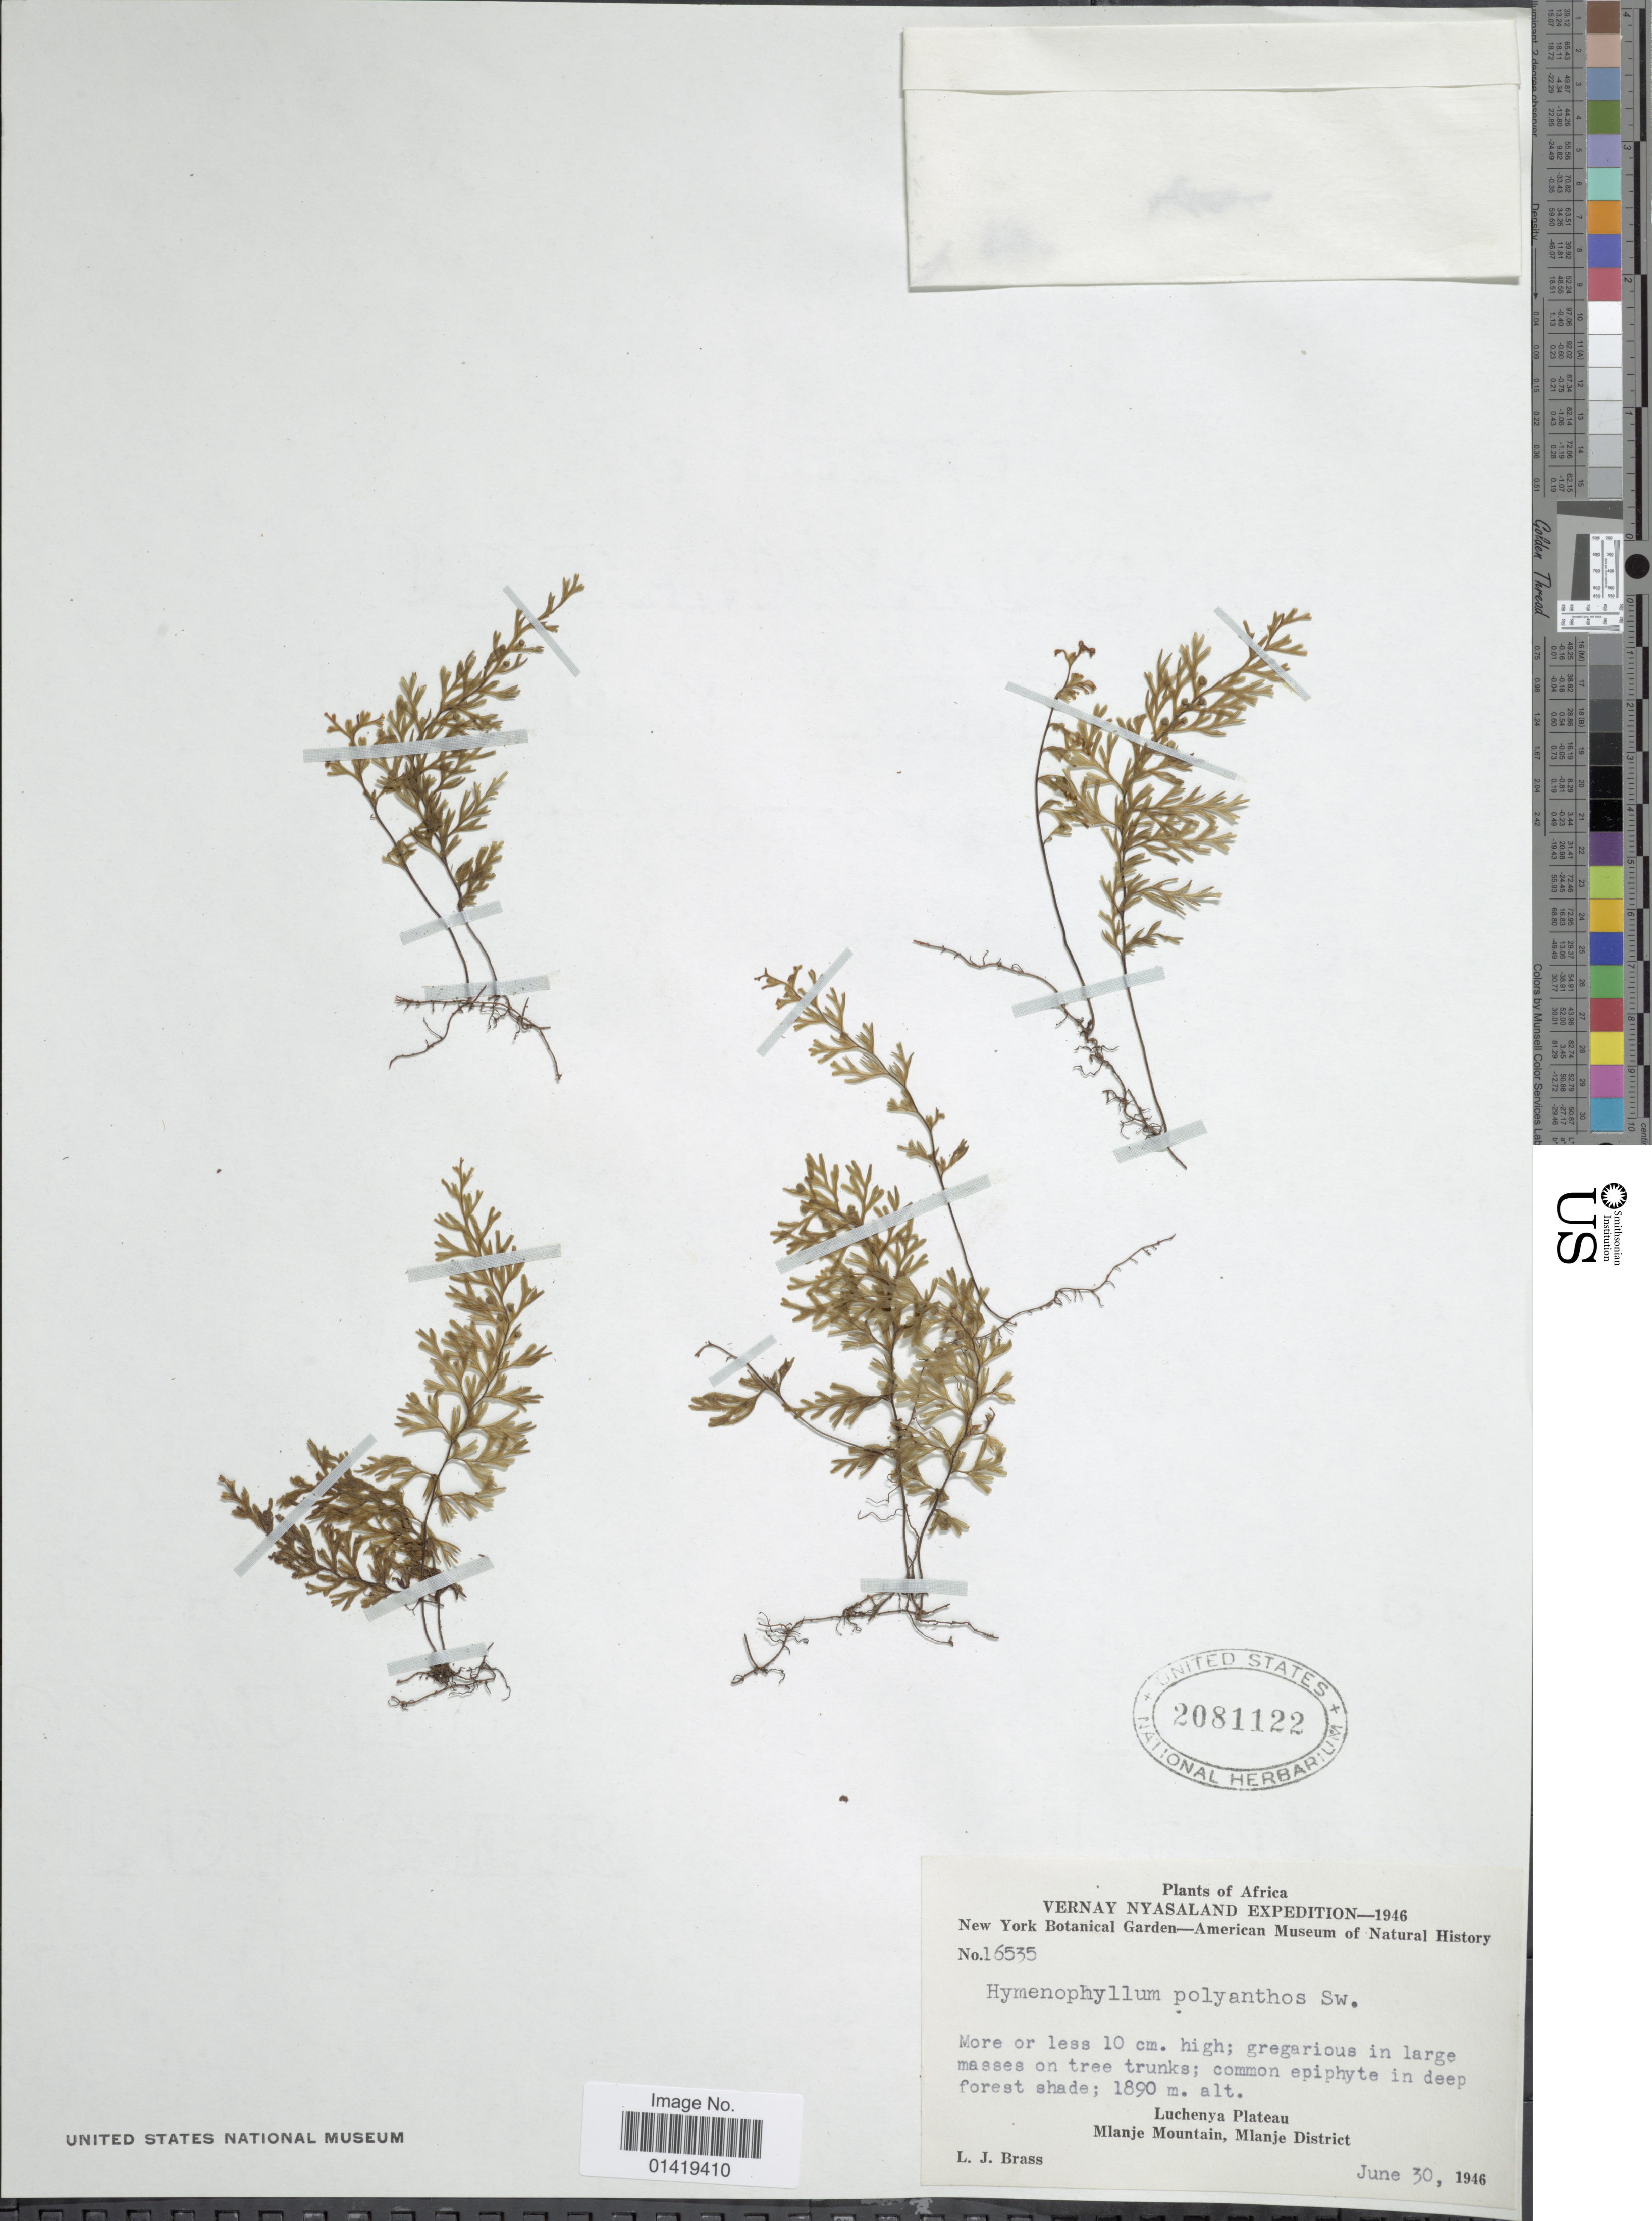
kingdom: Plantae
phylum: Tracheophyta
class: Polypodiopsida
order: Hymenophyllales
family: Hymenophyllaceae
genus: Hymenophyllum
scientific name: Hymenophyllum polyanthos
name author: (Sw.) Sw.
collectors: L. J. Brass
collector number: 16535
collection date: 1946-06-30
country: Malawi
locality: Africa Luchenya plateau Mlanje Mountain Mlanje district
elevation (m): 1890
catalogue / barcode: US 2081122